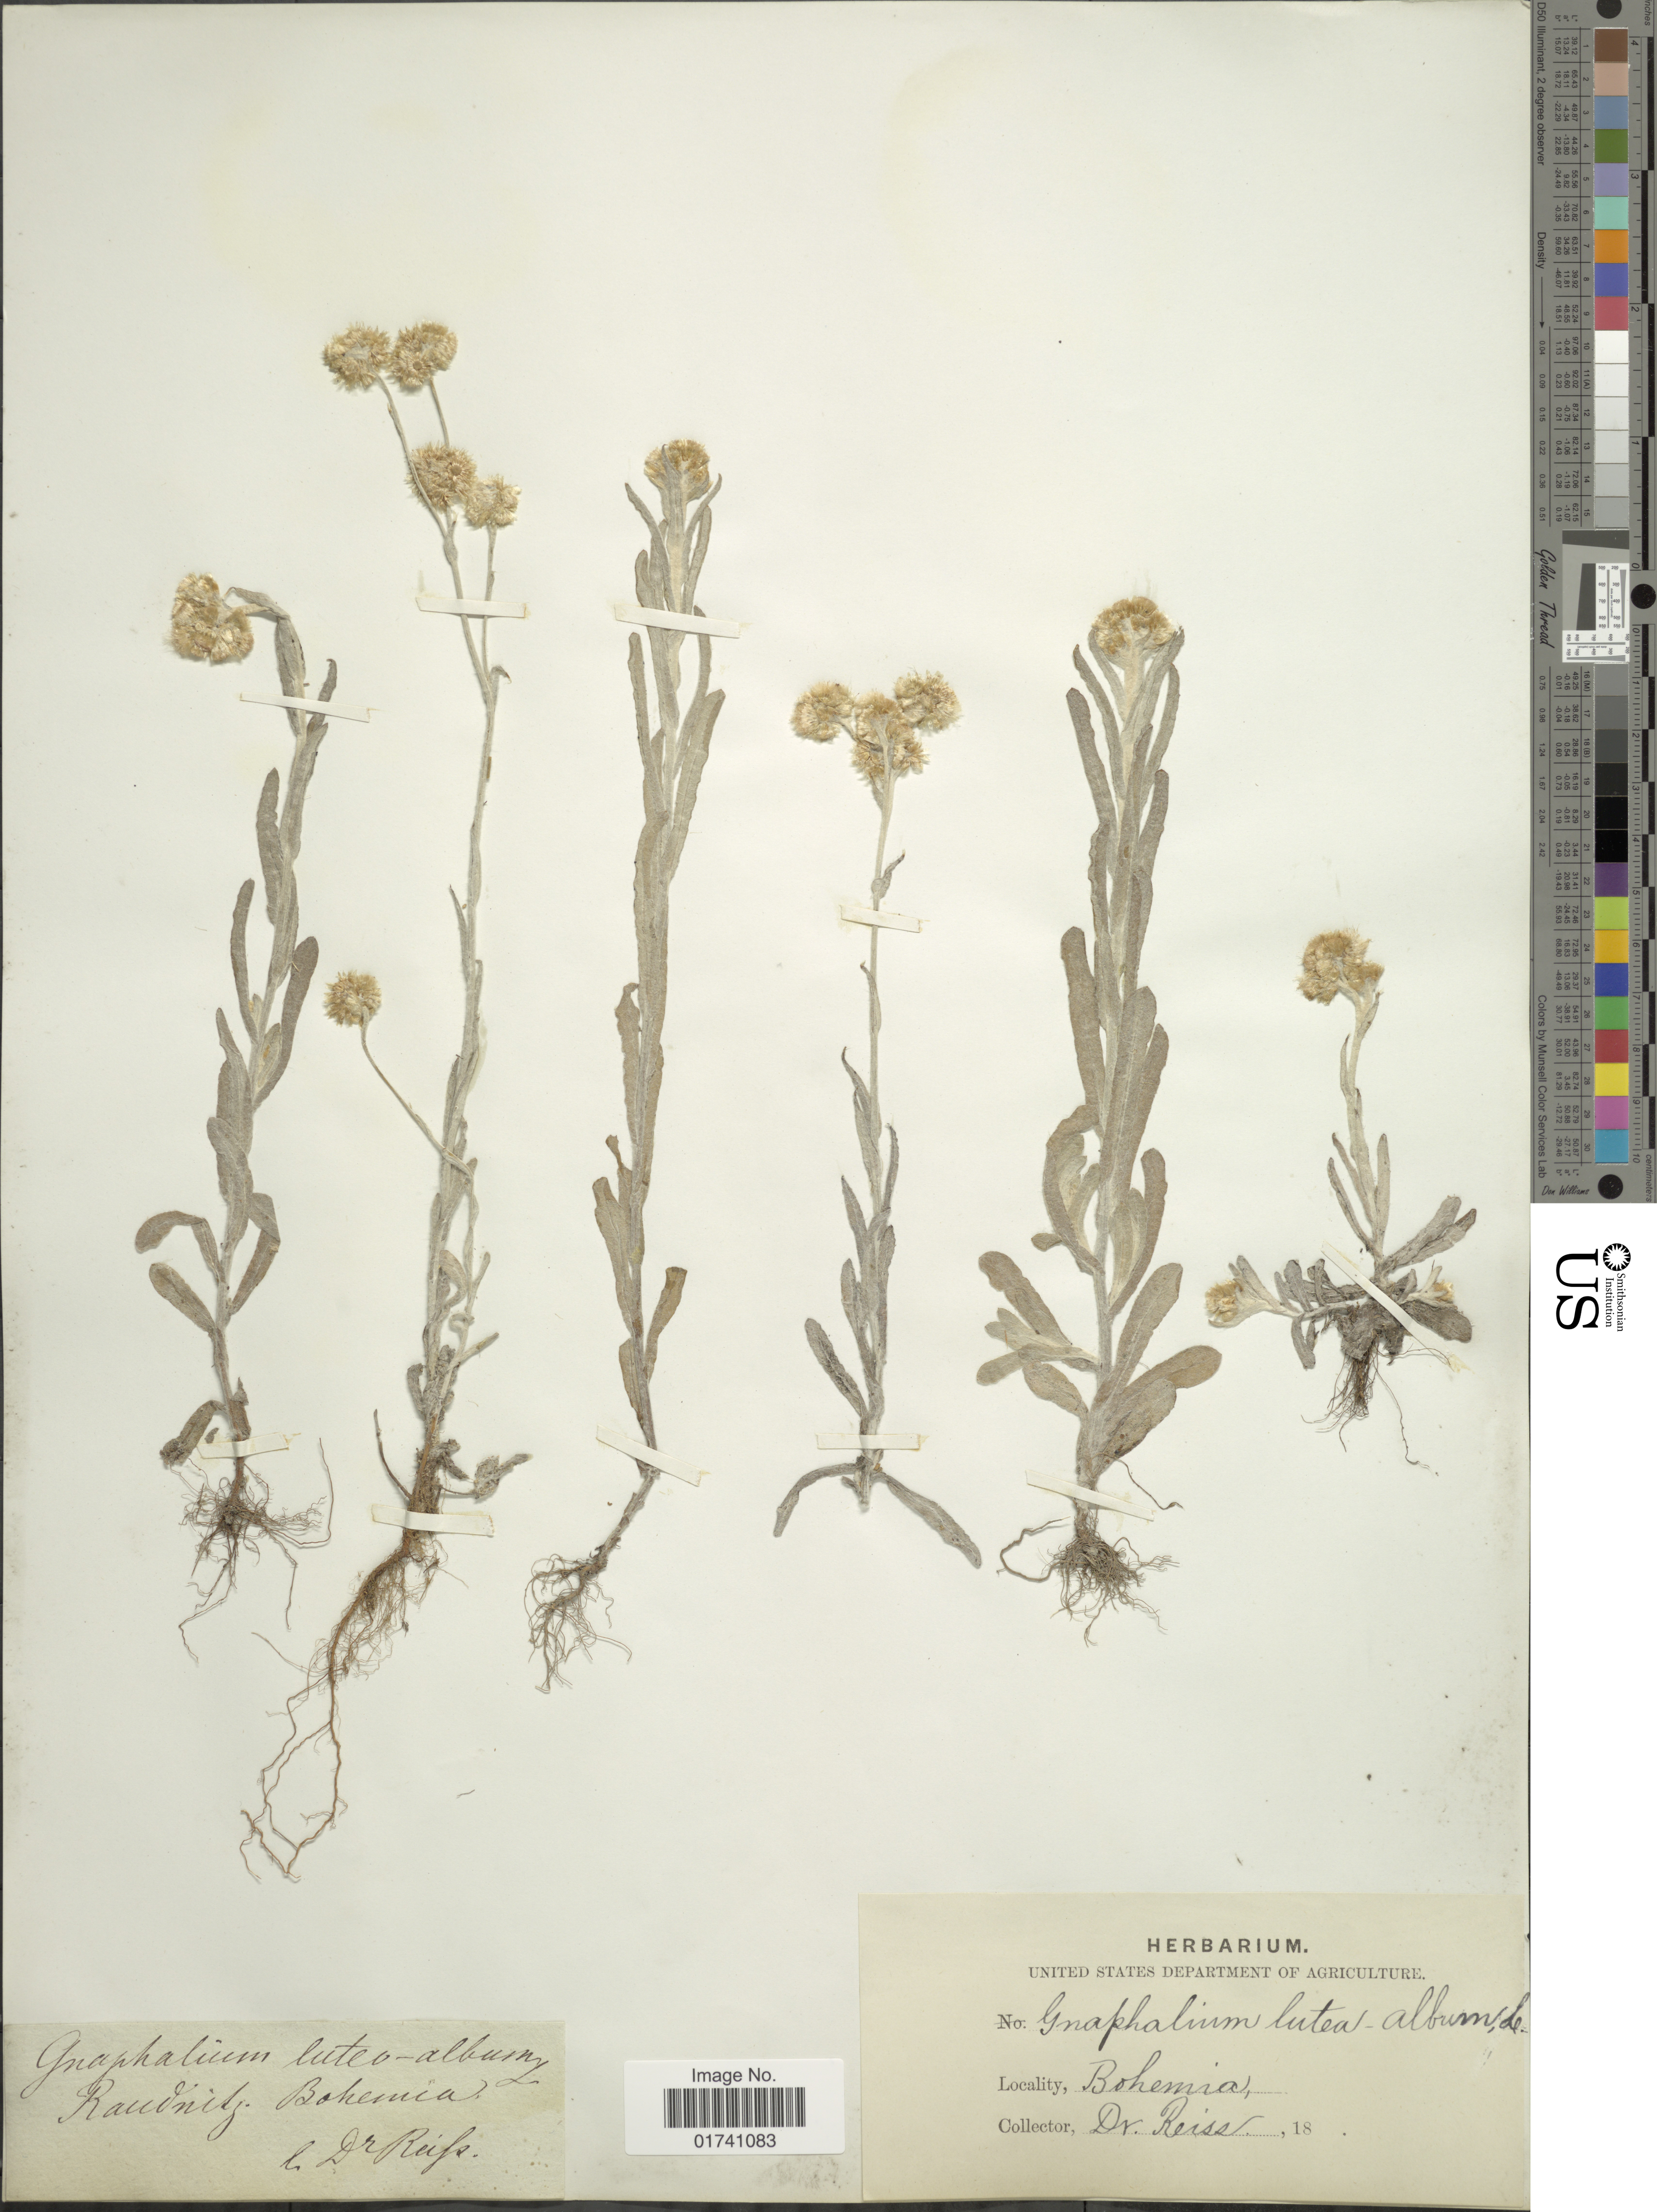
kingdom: Plantae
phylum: Tracheophyta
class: Magnoliopsida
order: Asterales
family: Asteraceae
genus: Laphangium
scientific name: Laphangium luteoalbum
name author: (L.) Tzvelev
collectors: Reiss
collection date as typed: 18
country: Czechia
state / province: Usti nad Labem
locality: Bohemia. Raudvitz [interpreted]